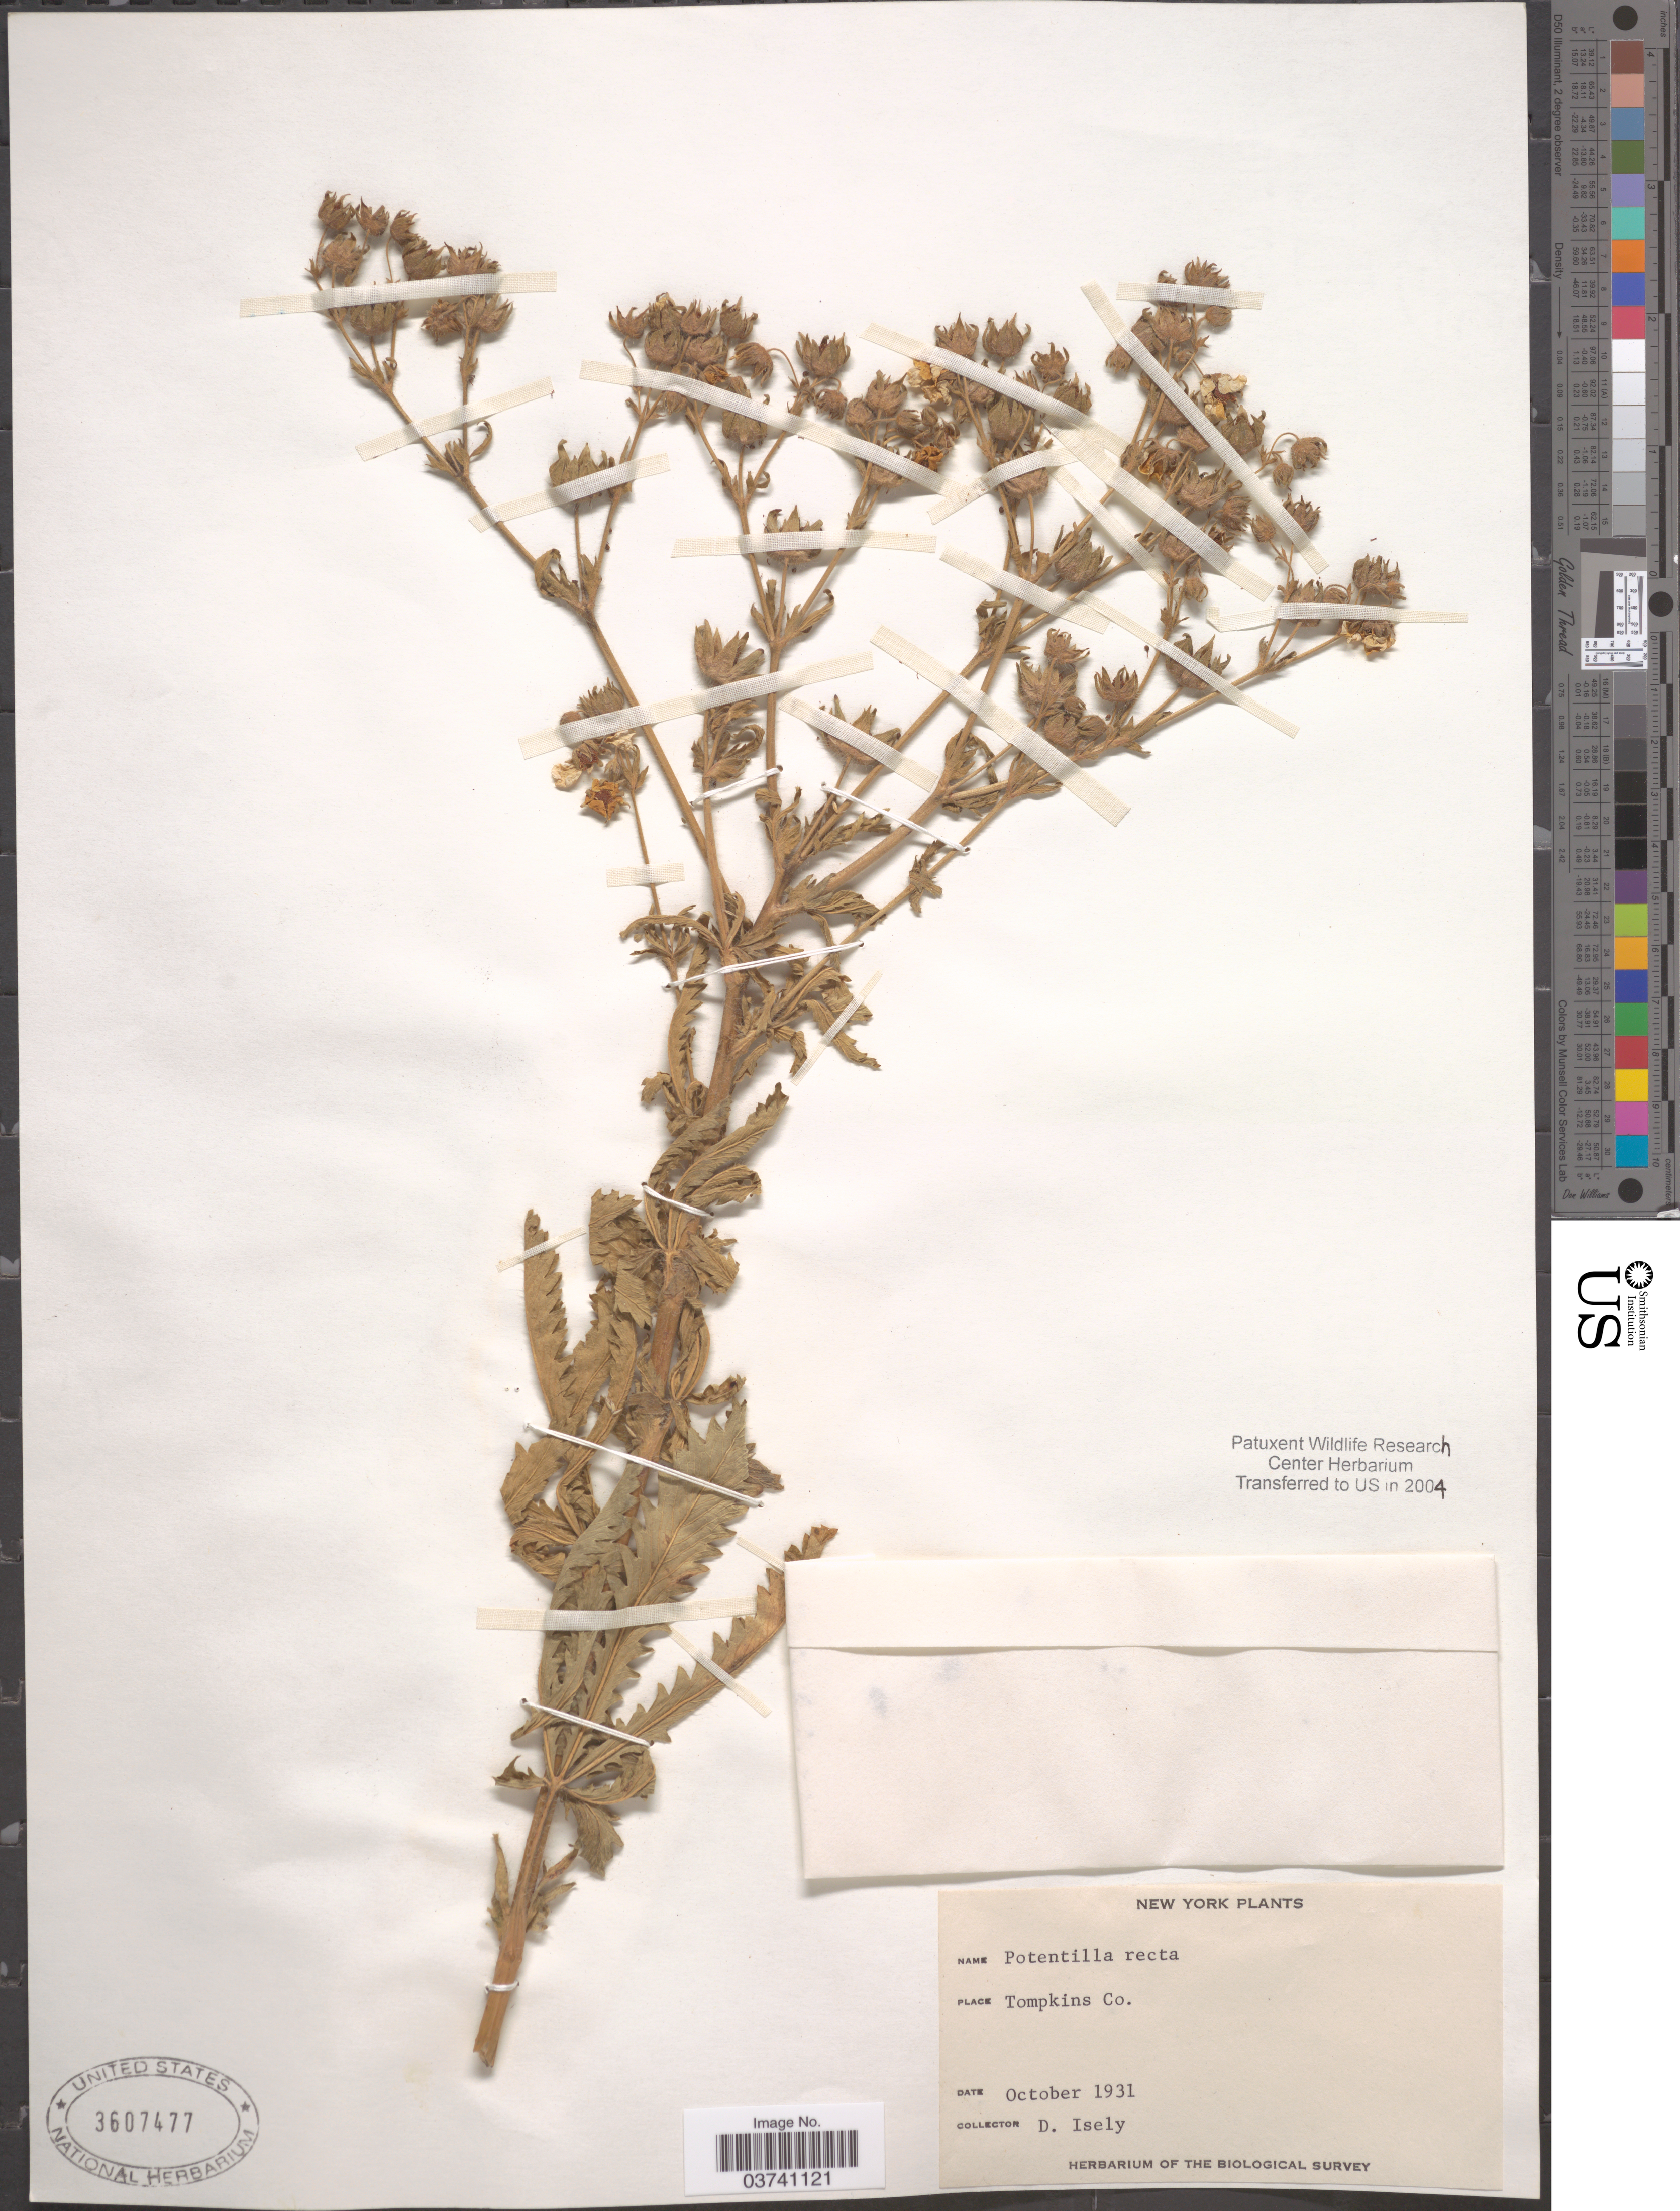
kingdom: Plantae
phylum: Tracheophyta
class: Magnoliopsida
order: Rosales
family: Rosaceae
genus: Potentilla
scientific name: Potentilla recta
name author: L.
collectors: D. Isely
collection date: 1931-10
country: United States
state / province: New York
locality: Tompkins Co.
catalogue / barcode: US 3607477